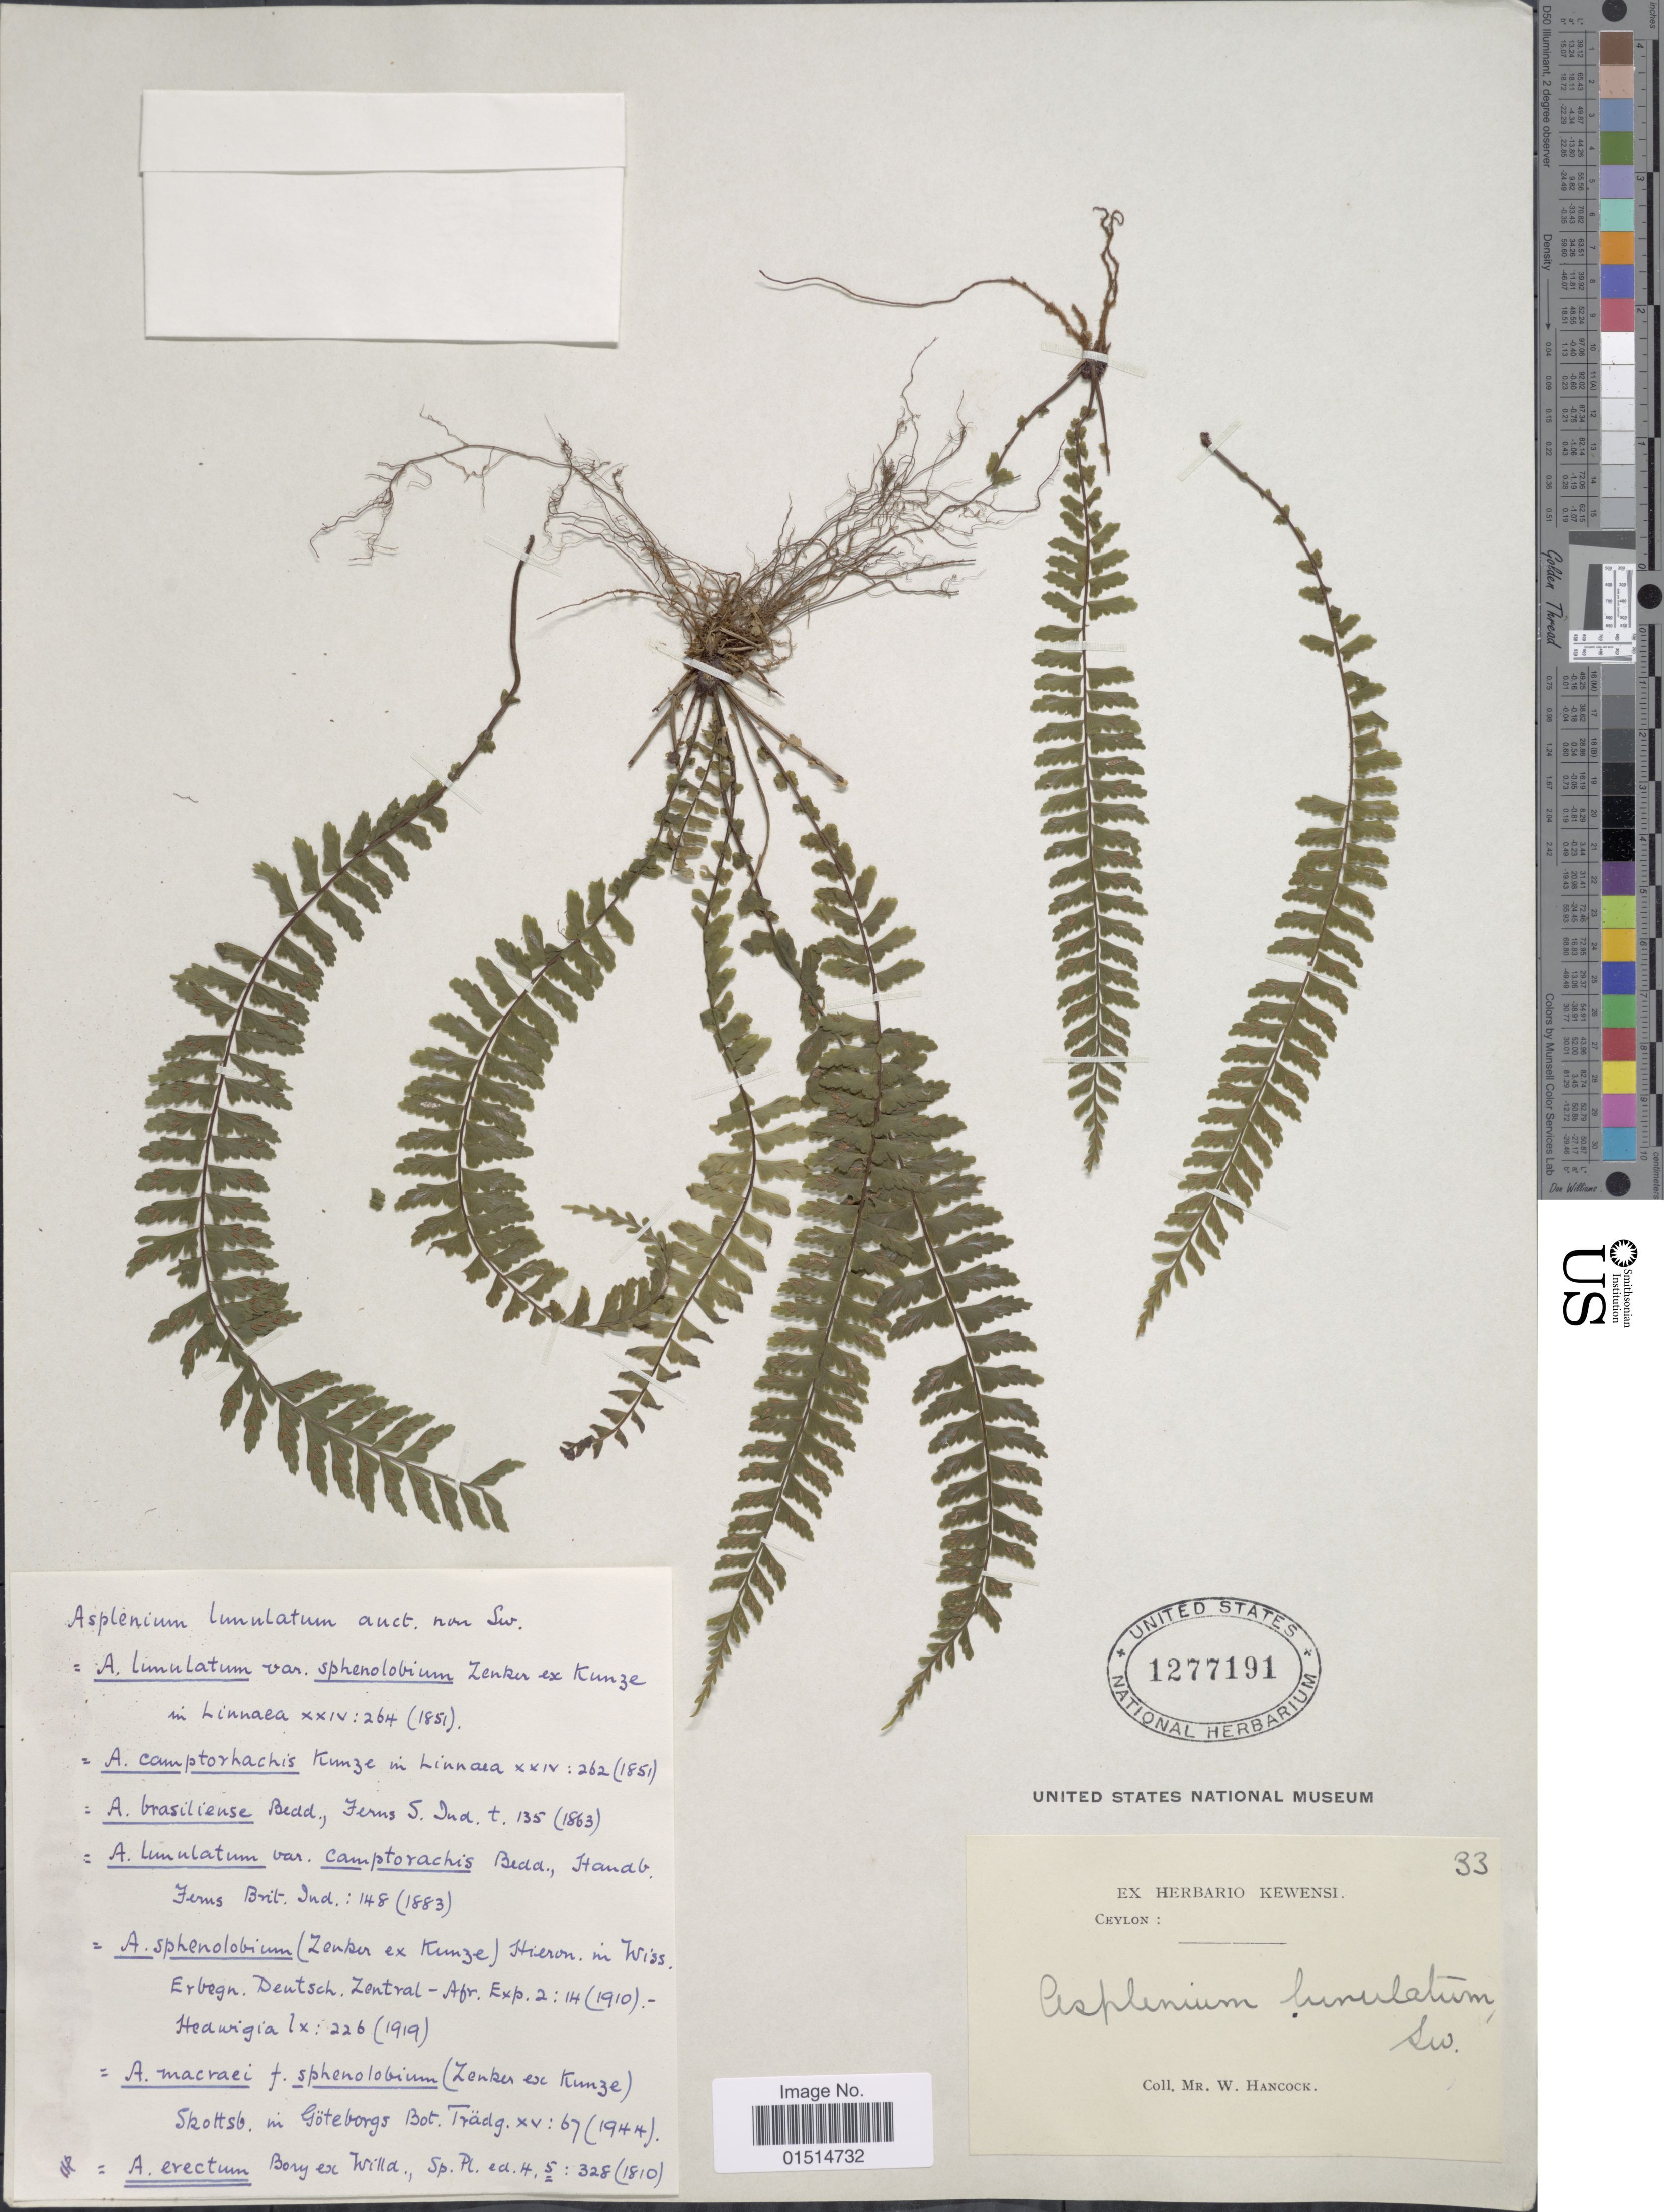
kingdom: Plantae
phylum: Tracheophyta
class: Polypodiopsida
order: Polypodiales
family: Aspleniaceae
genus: Asplenium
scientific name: Asplenium erectum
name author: Bory ex Willd.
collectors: W. Hancock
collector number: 33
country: Sri Lanka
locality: Ceylon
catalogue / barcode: US 1277191